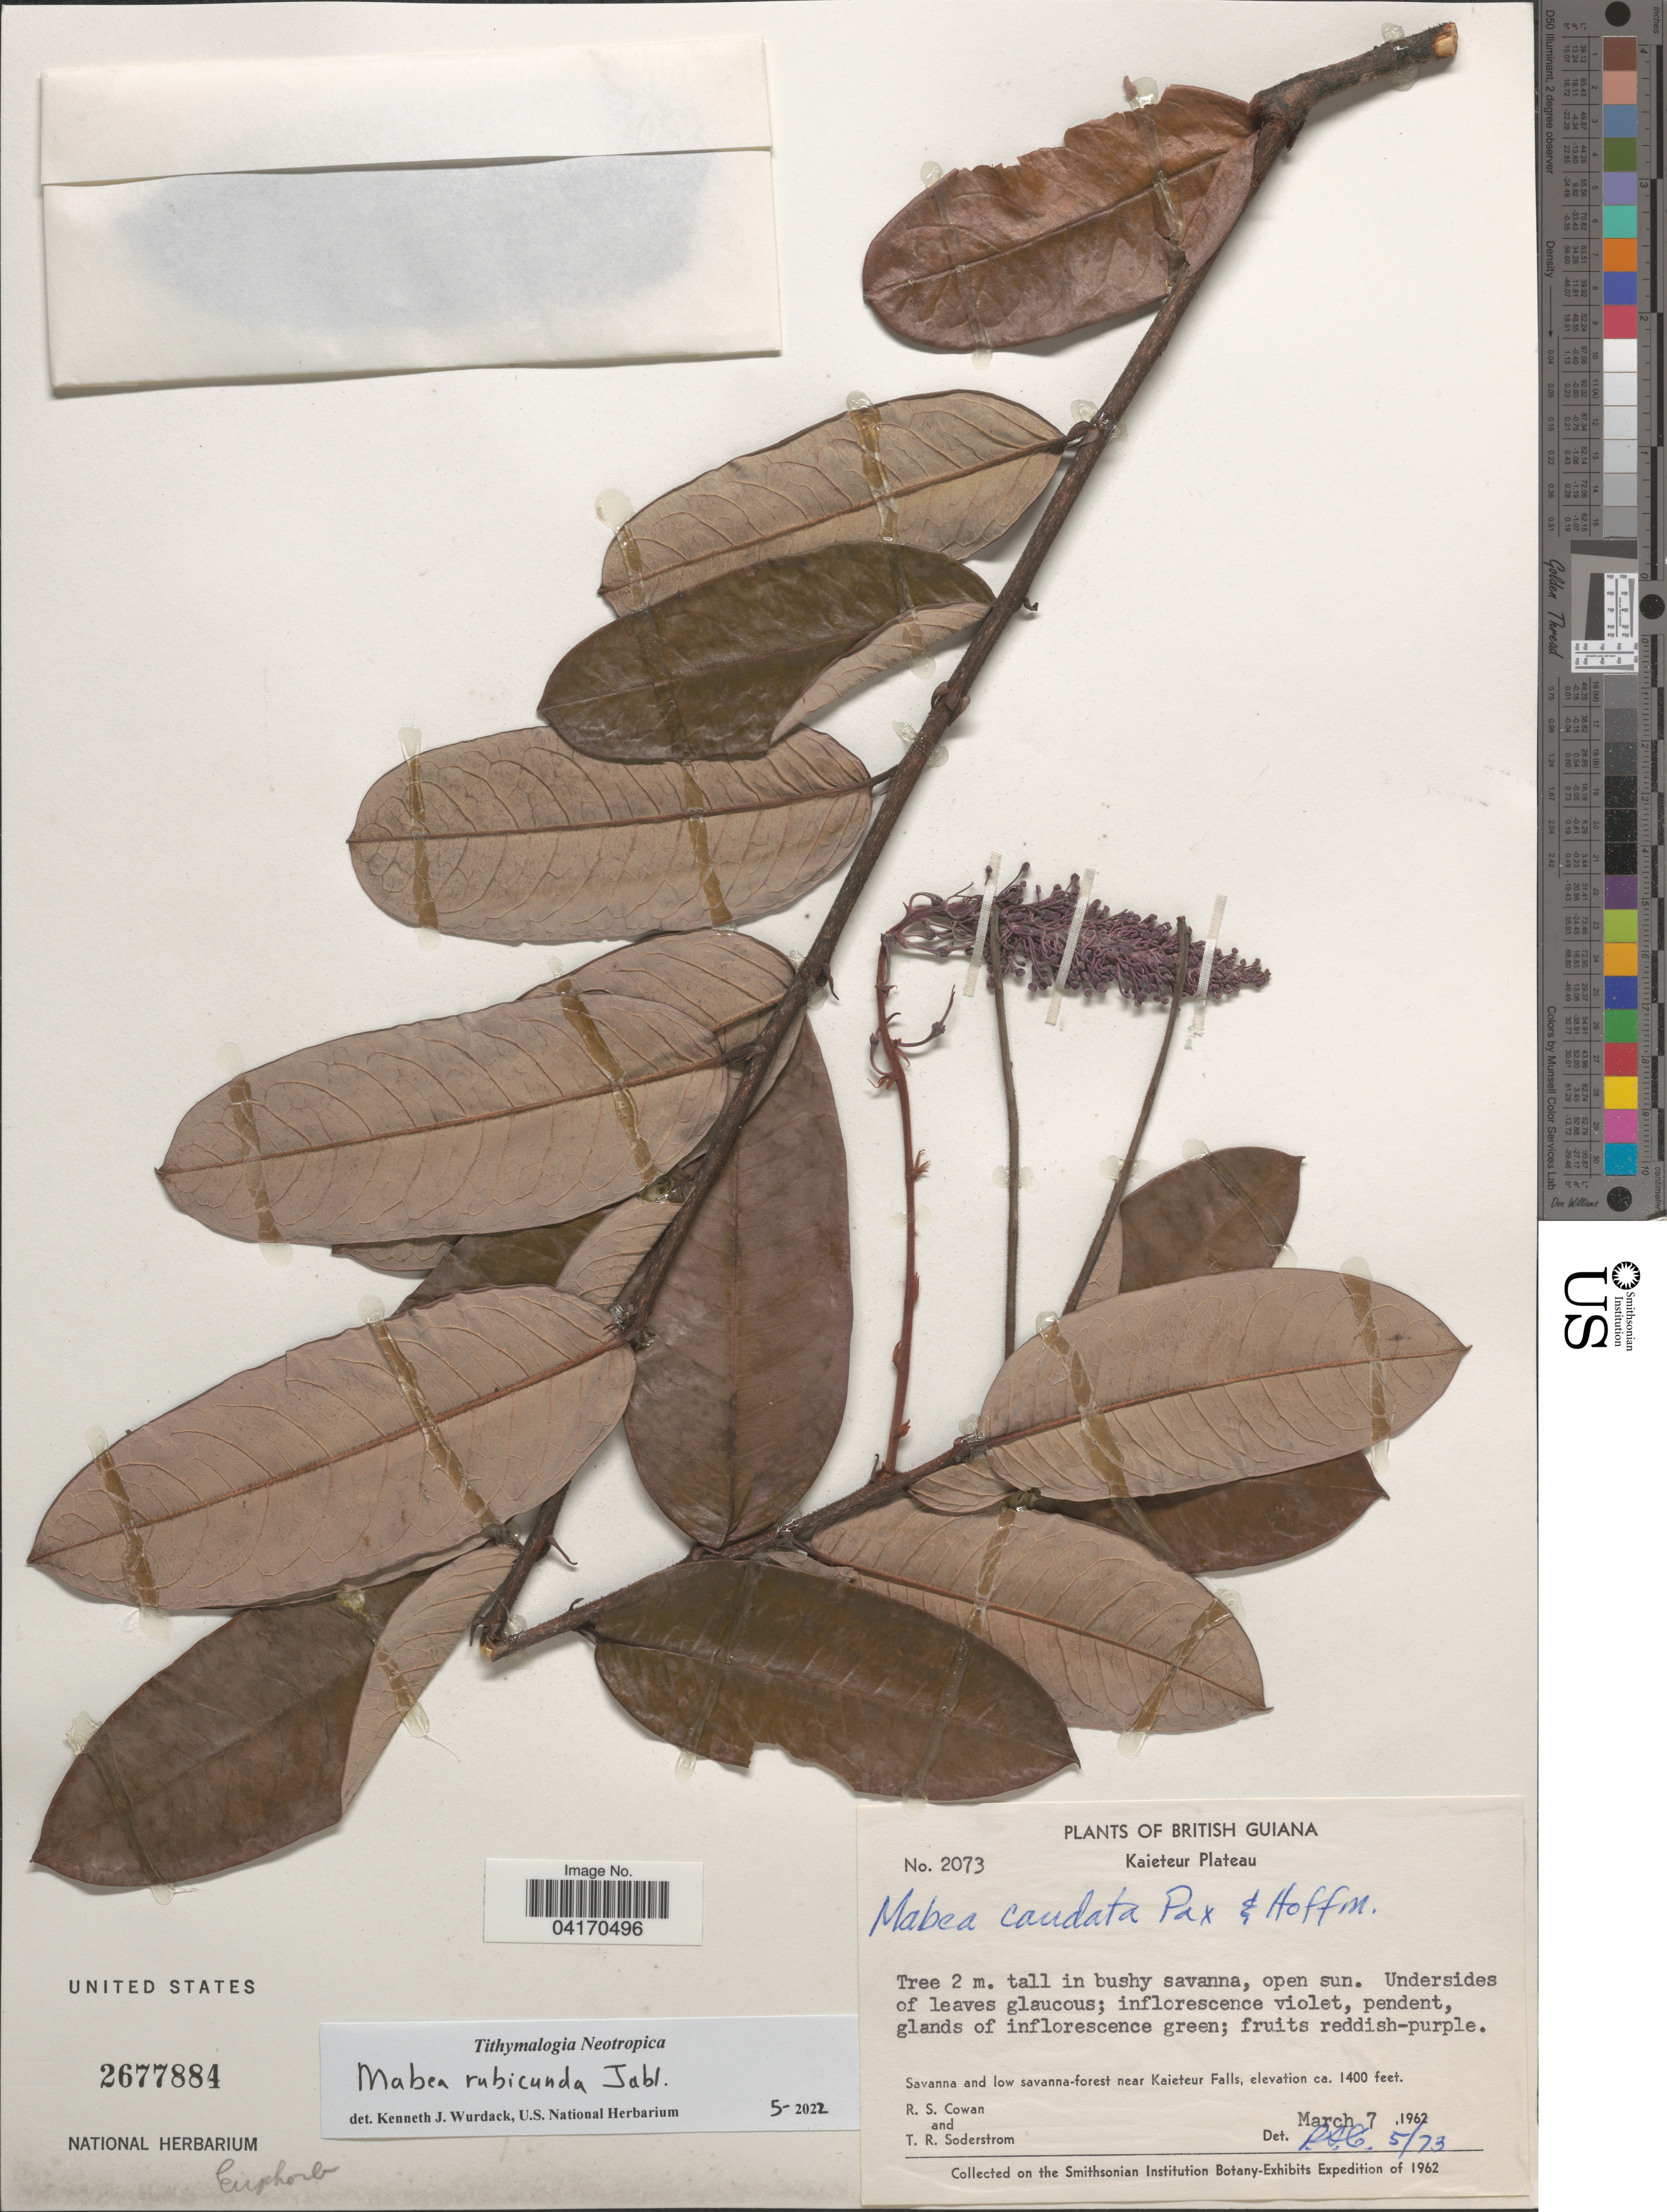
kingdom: Plantae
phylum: Tracheophyta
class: Magnoliopsida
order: Malpighiales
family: Euphorbiaceae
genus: Mabea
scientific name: Mabea rubicunda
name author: Jabl.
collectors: R. S. Cowan & T. R. Soderstrom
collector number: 2073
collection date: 1962-03-07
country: Guyana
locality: British Guiana. Kaieteur Plateau. Savanna and low savanna-forest near Kaieteur Falls. Smithsonian Institution Botany-Exhibits Expedition of 1962.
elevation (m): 427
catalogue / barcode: US 2677884